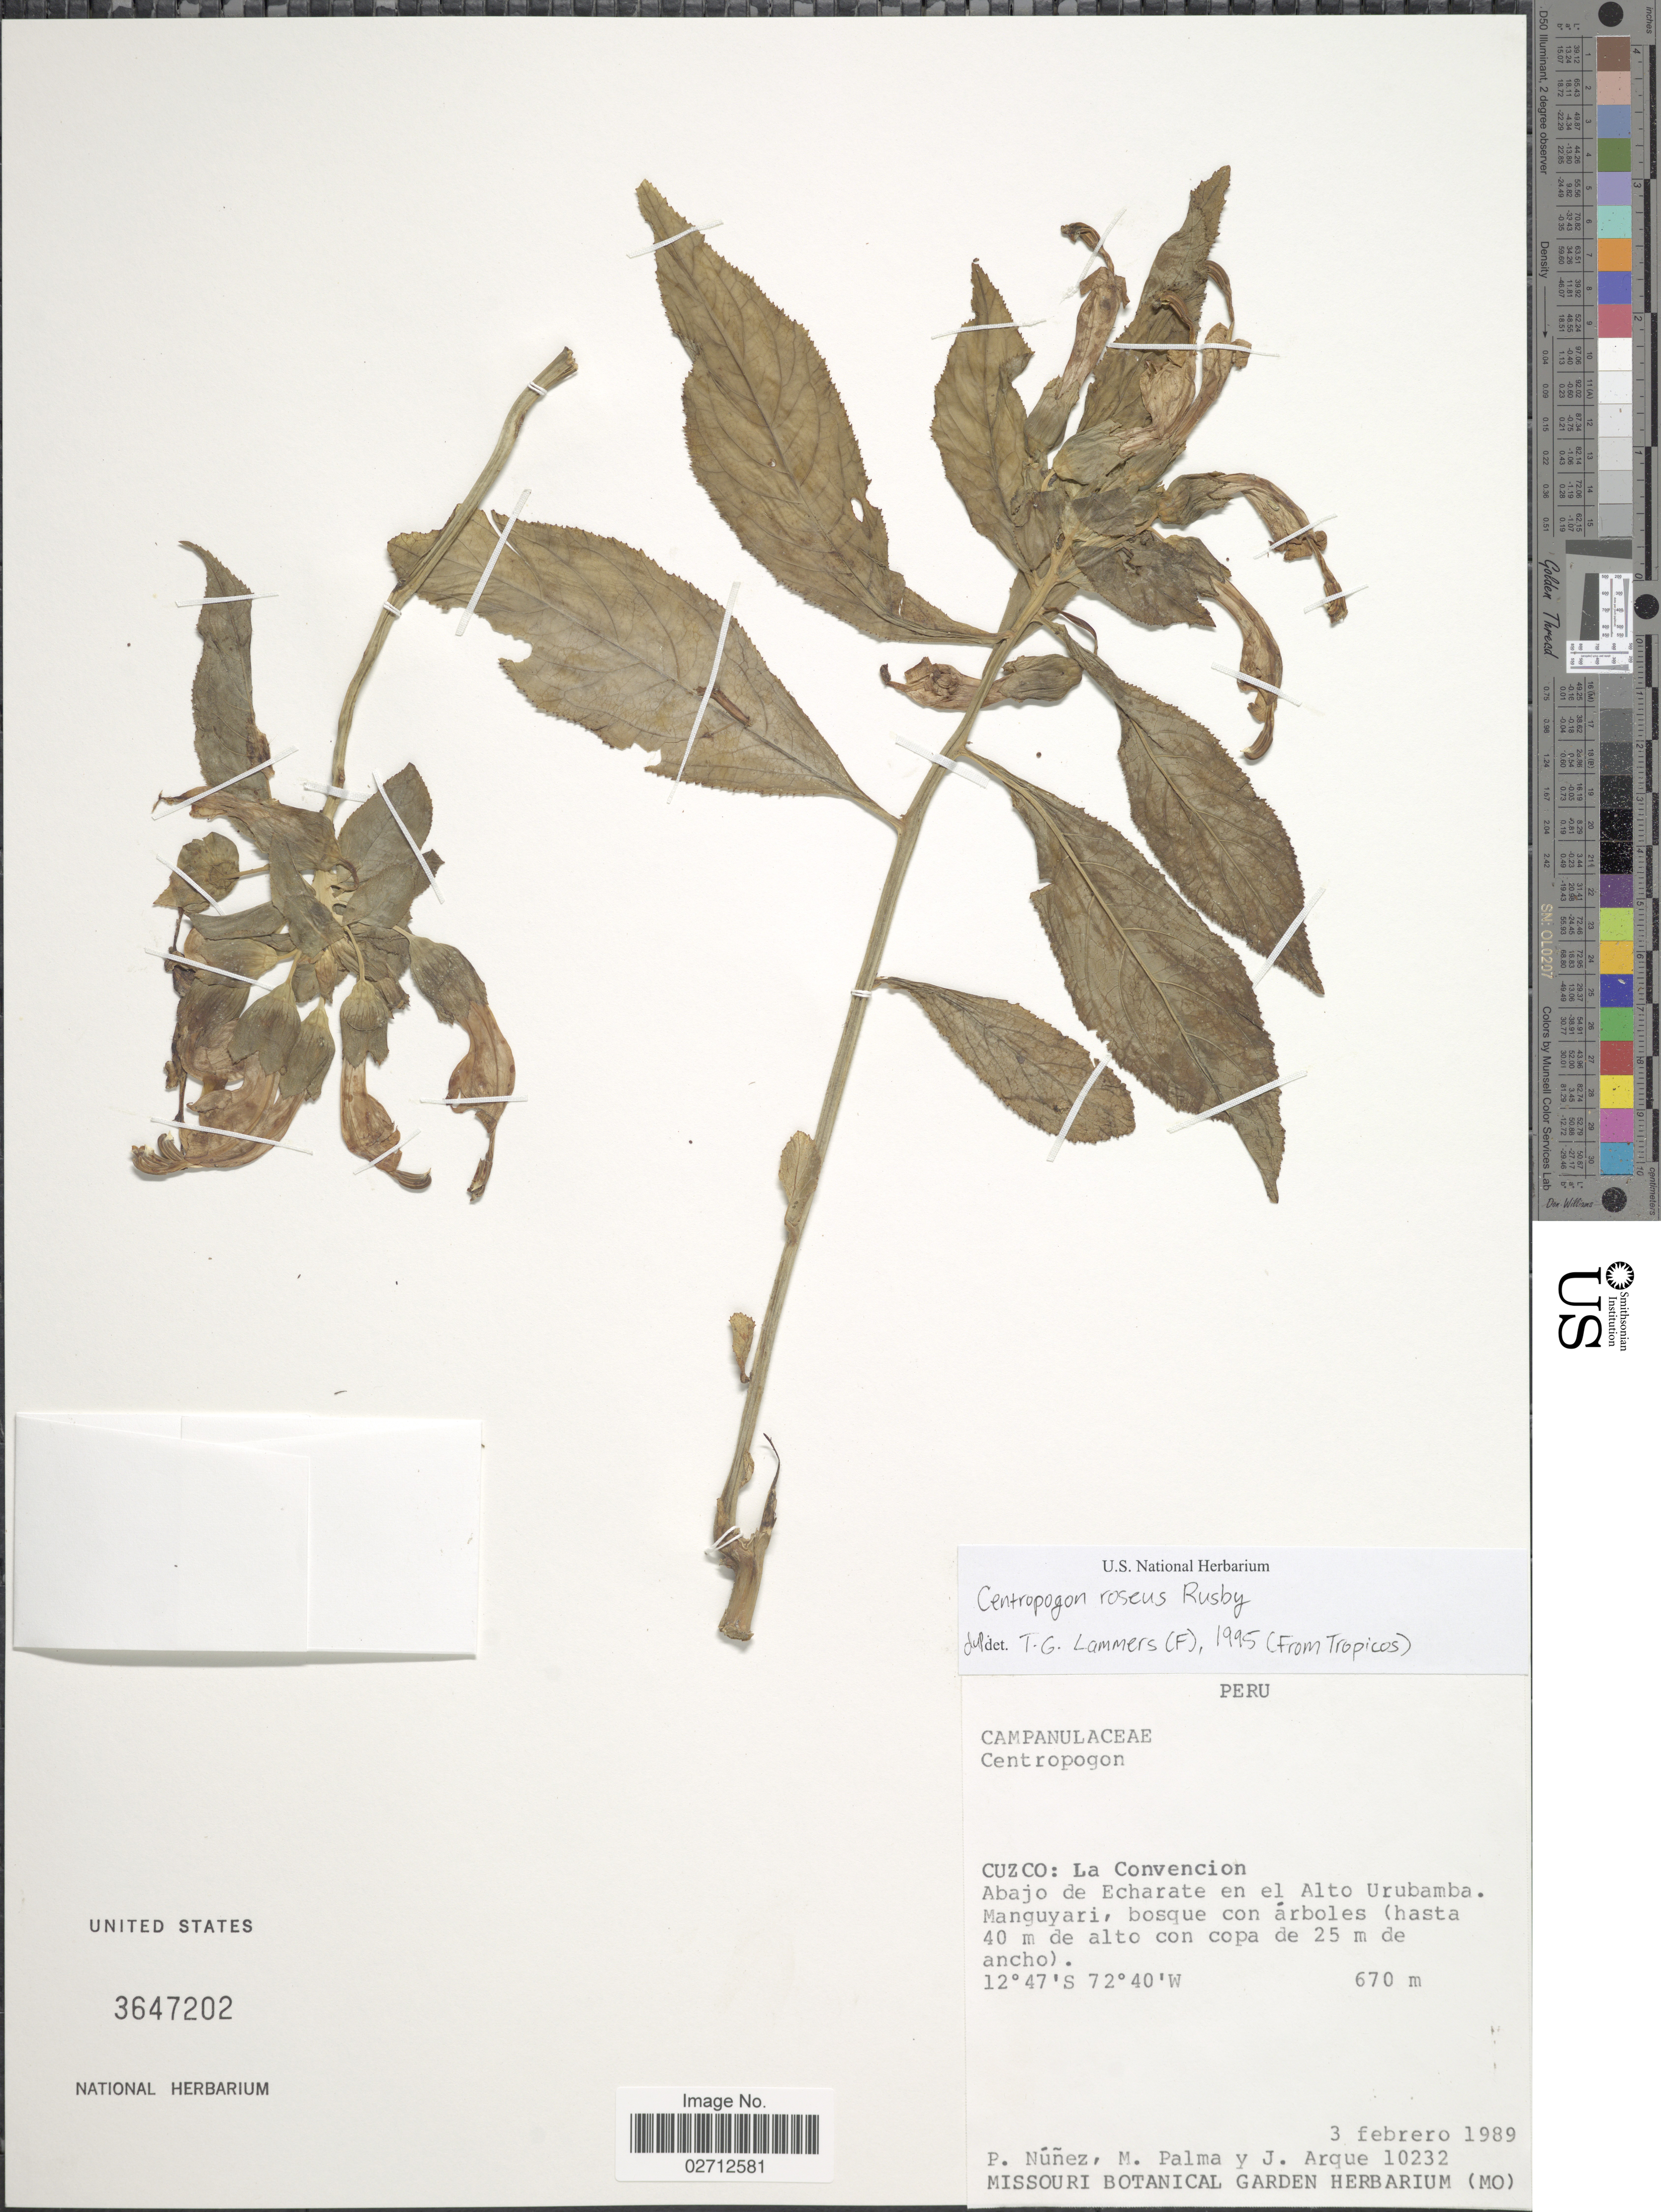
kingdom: Plantae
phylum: Tracheophyta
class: Magnoliopsida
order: Asterales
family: Campanulaceae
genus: Centropogon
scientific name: Centropogon roseus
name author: Rusby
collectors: P. Nuñez V., M. Palma & J. Arque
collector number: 10232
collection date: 1989-02-03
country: Peru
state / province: Cusco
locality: Cuzco: La Convencion, Abajo de Echarate en el alto Urubamba. Manguyari, bosque con árboles (hasta 40 m de alto con copa de 25 m de ancho)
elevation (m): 670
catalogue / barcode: US 3647202